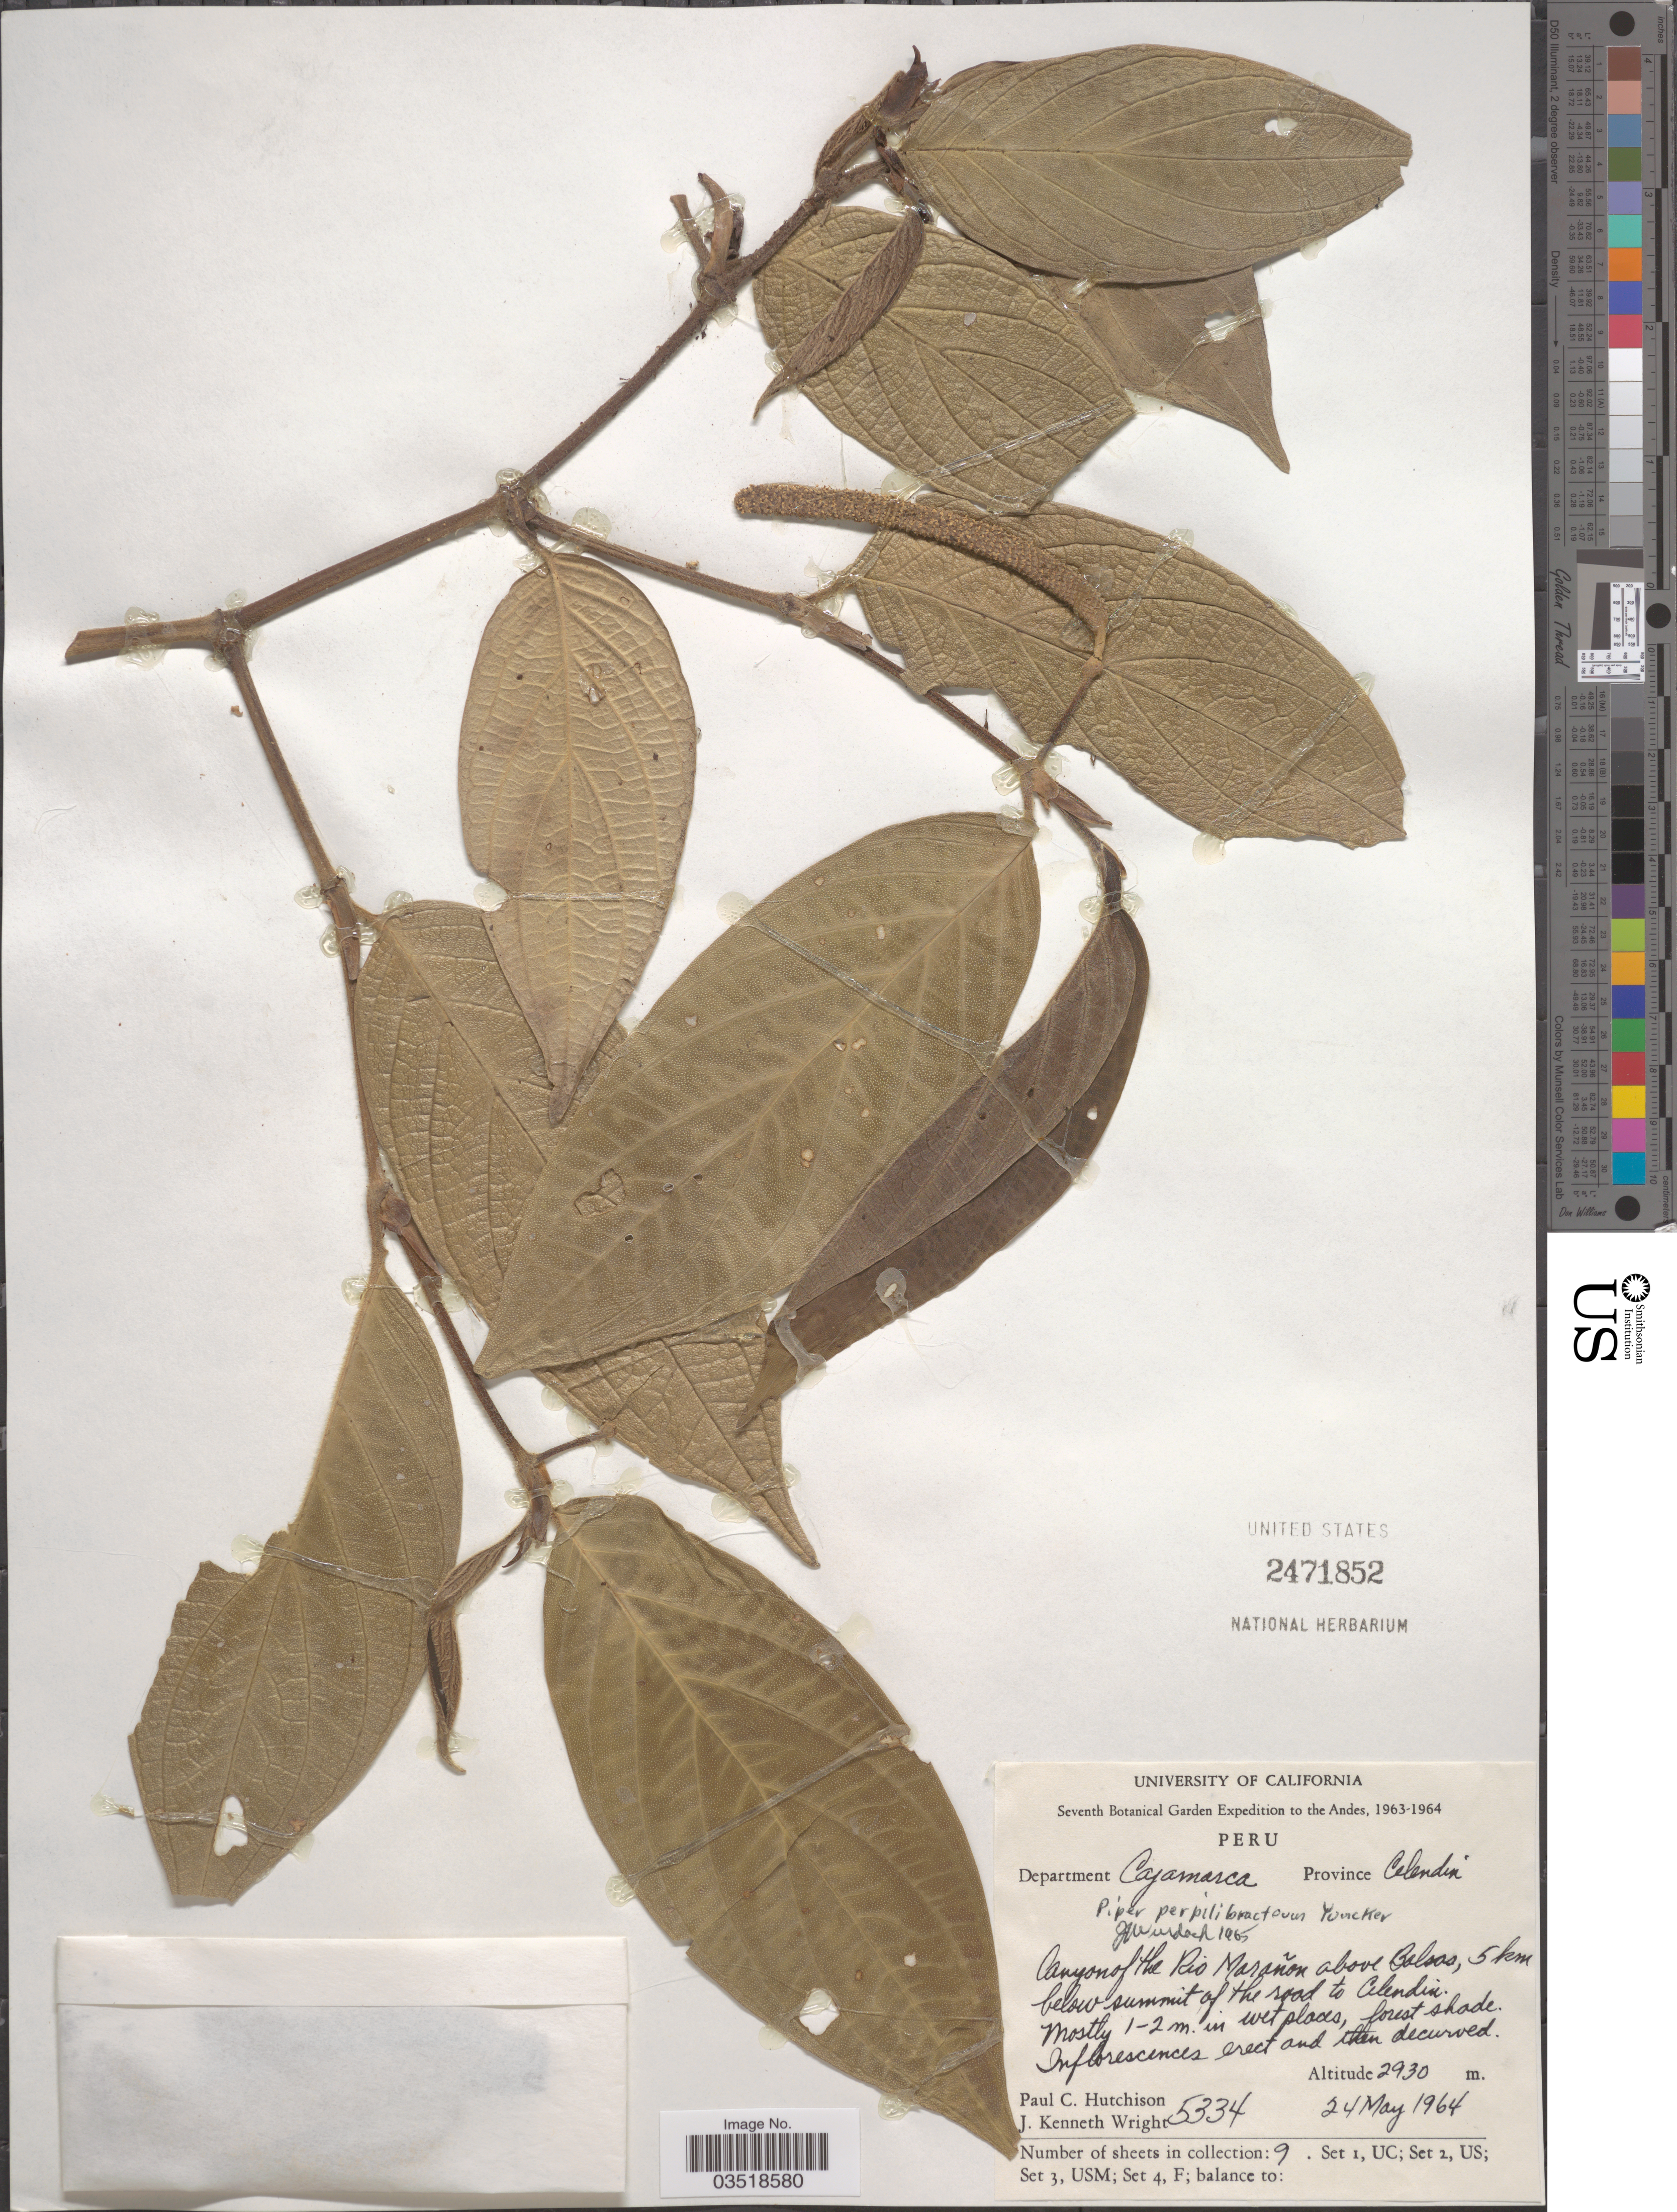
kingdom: Plantae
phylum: Tracheophyta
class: Magnoliopsida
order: Piperales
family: Piperaceae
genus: Piper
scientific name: Piper perpilibracteum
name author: Yunck.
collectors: P. C. Hutchison & J. K. Wright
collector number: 5334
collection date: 1964-05-24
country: Peru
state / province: Cajamarca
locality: The Andes. Department Cajamarca. Province Celendin. Rio Marañon canyon above Balsas, 5 km. below summit of road to Celendin.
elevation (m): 2930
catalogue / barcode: US 2471852